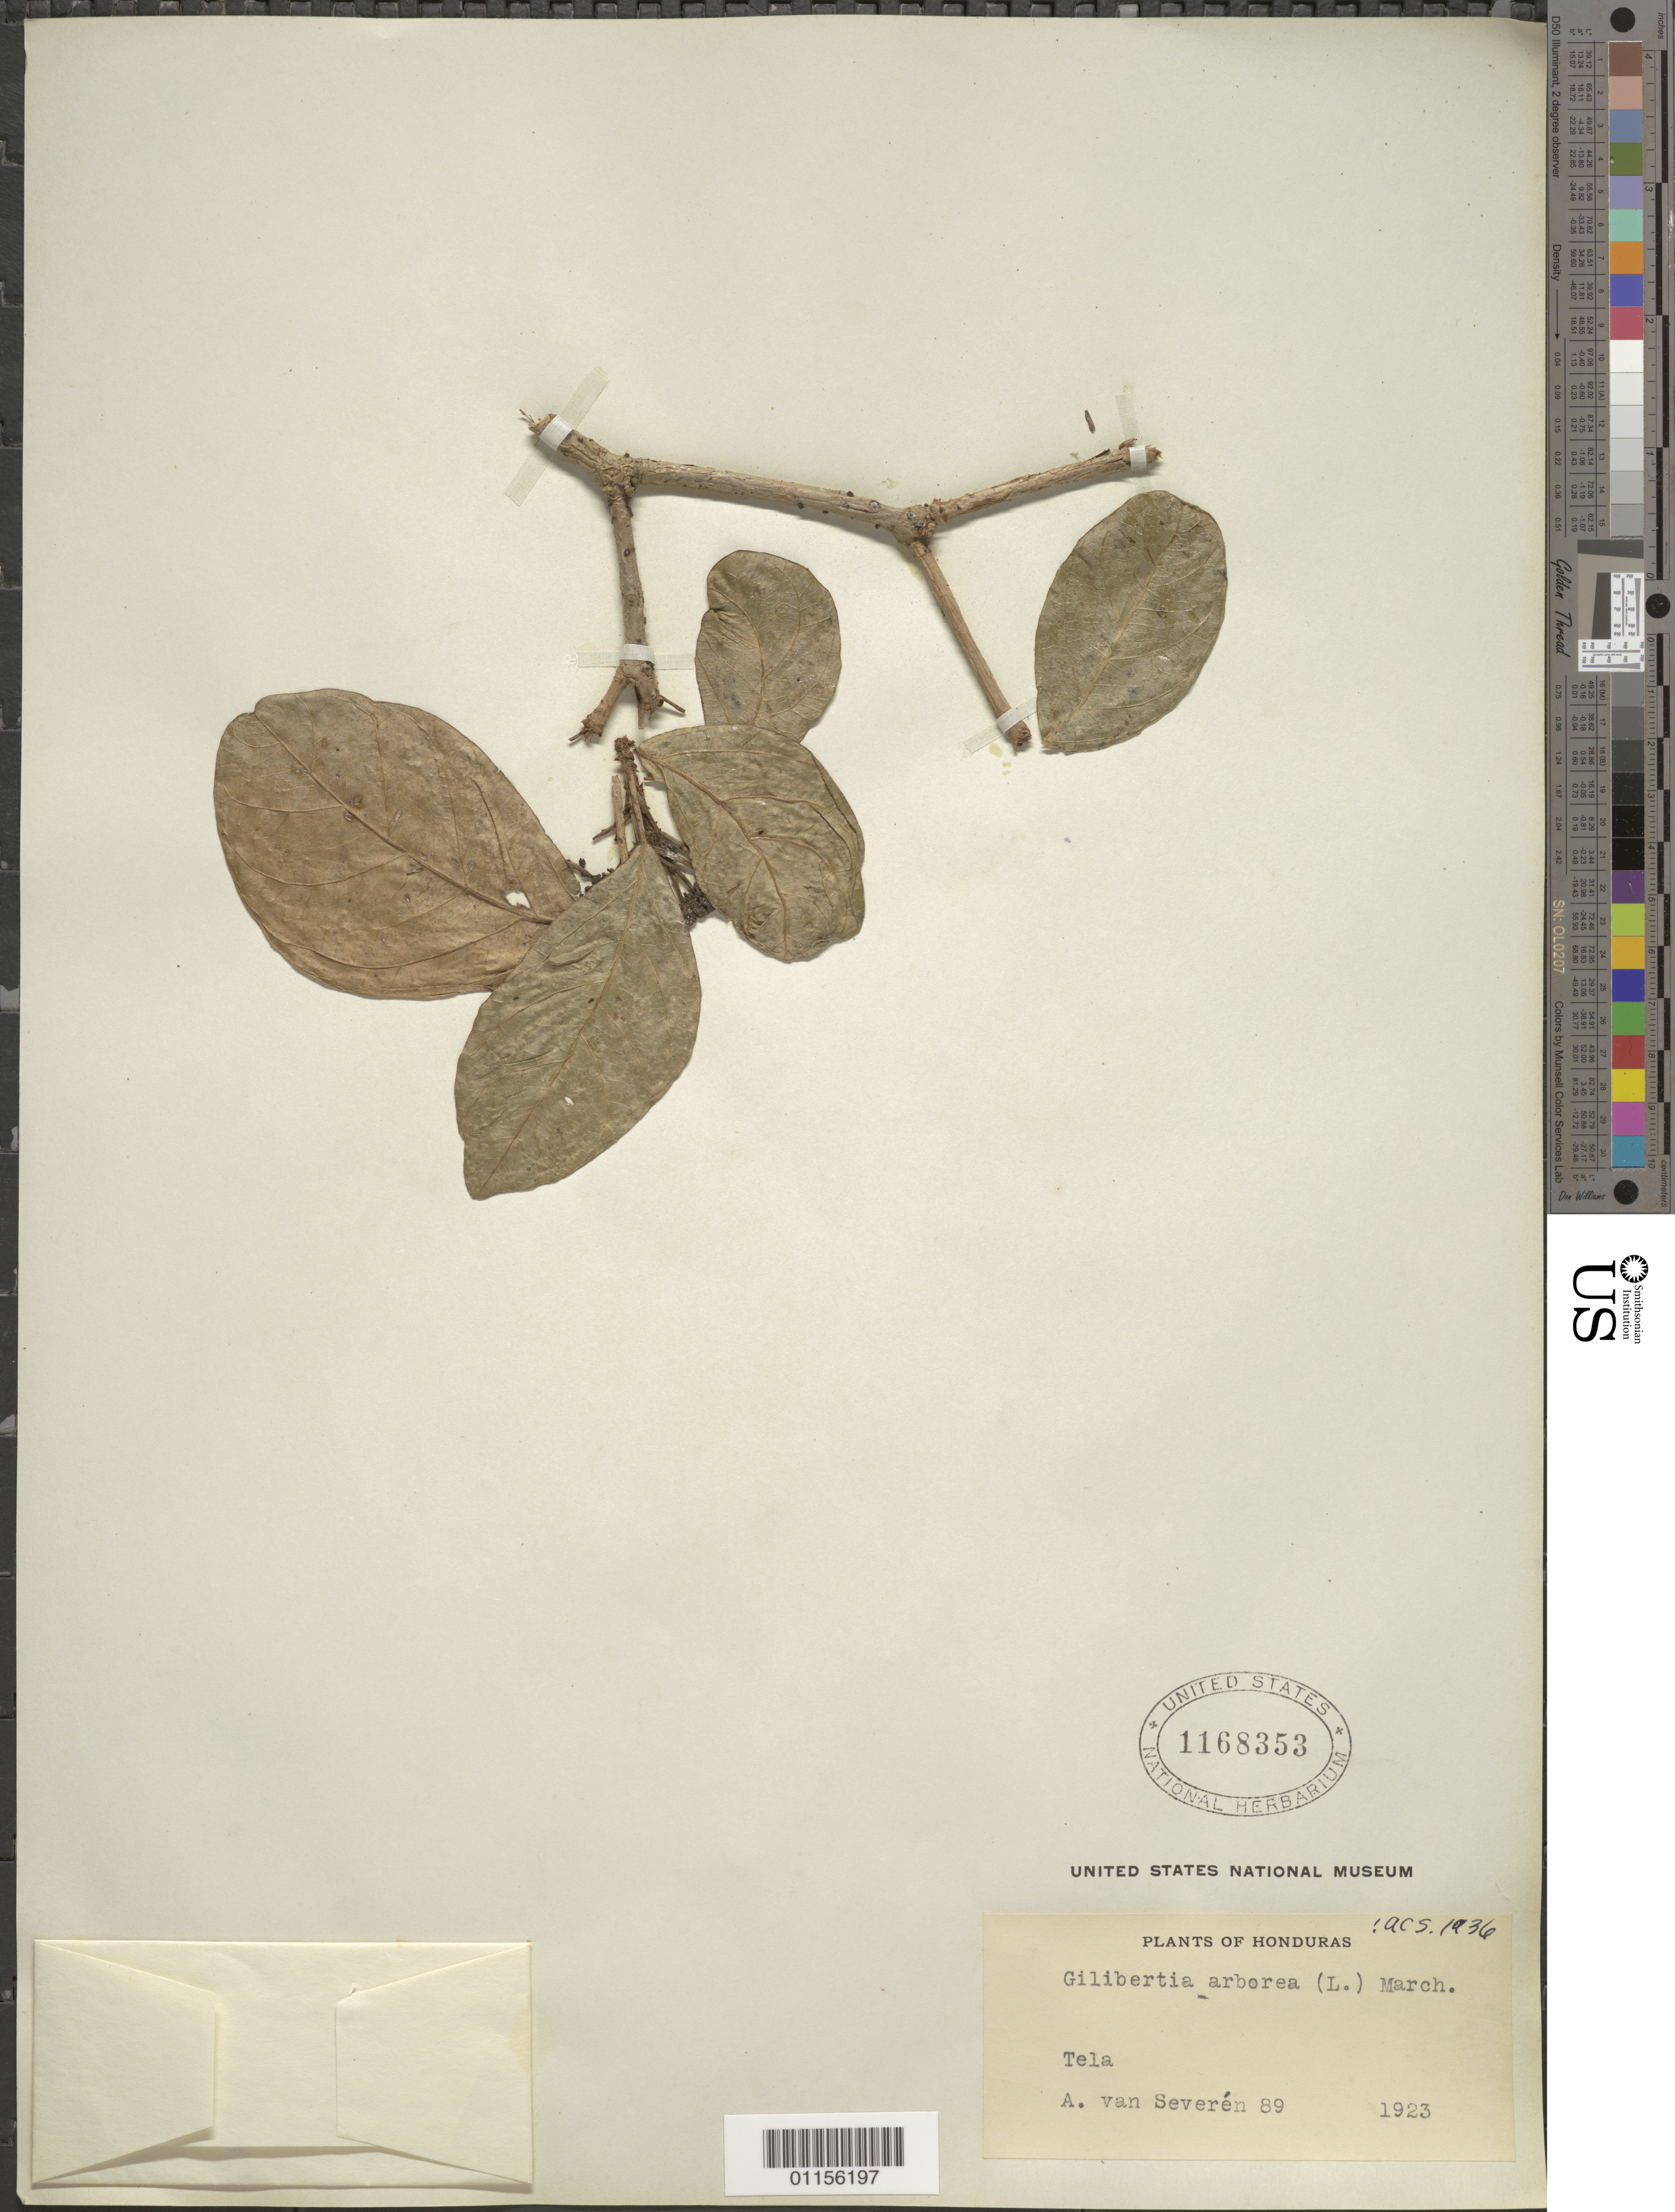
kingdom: Plantae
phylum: Tracheophyta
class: Magnoliopsida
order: Apiales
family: Araliaceae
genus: Dendropanax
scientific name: Dendropanax arboreus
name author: (L.) Decne. & Planch.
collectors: A. van Severén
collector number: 89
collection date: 1923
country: Honduras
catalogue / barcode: US 1168353